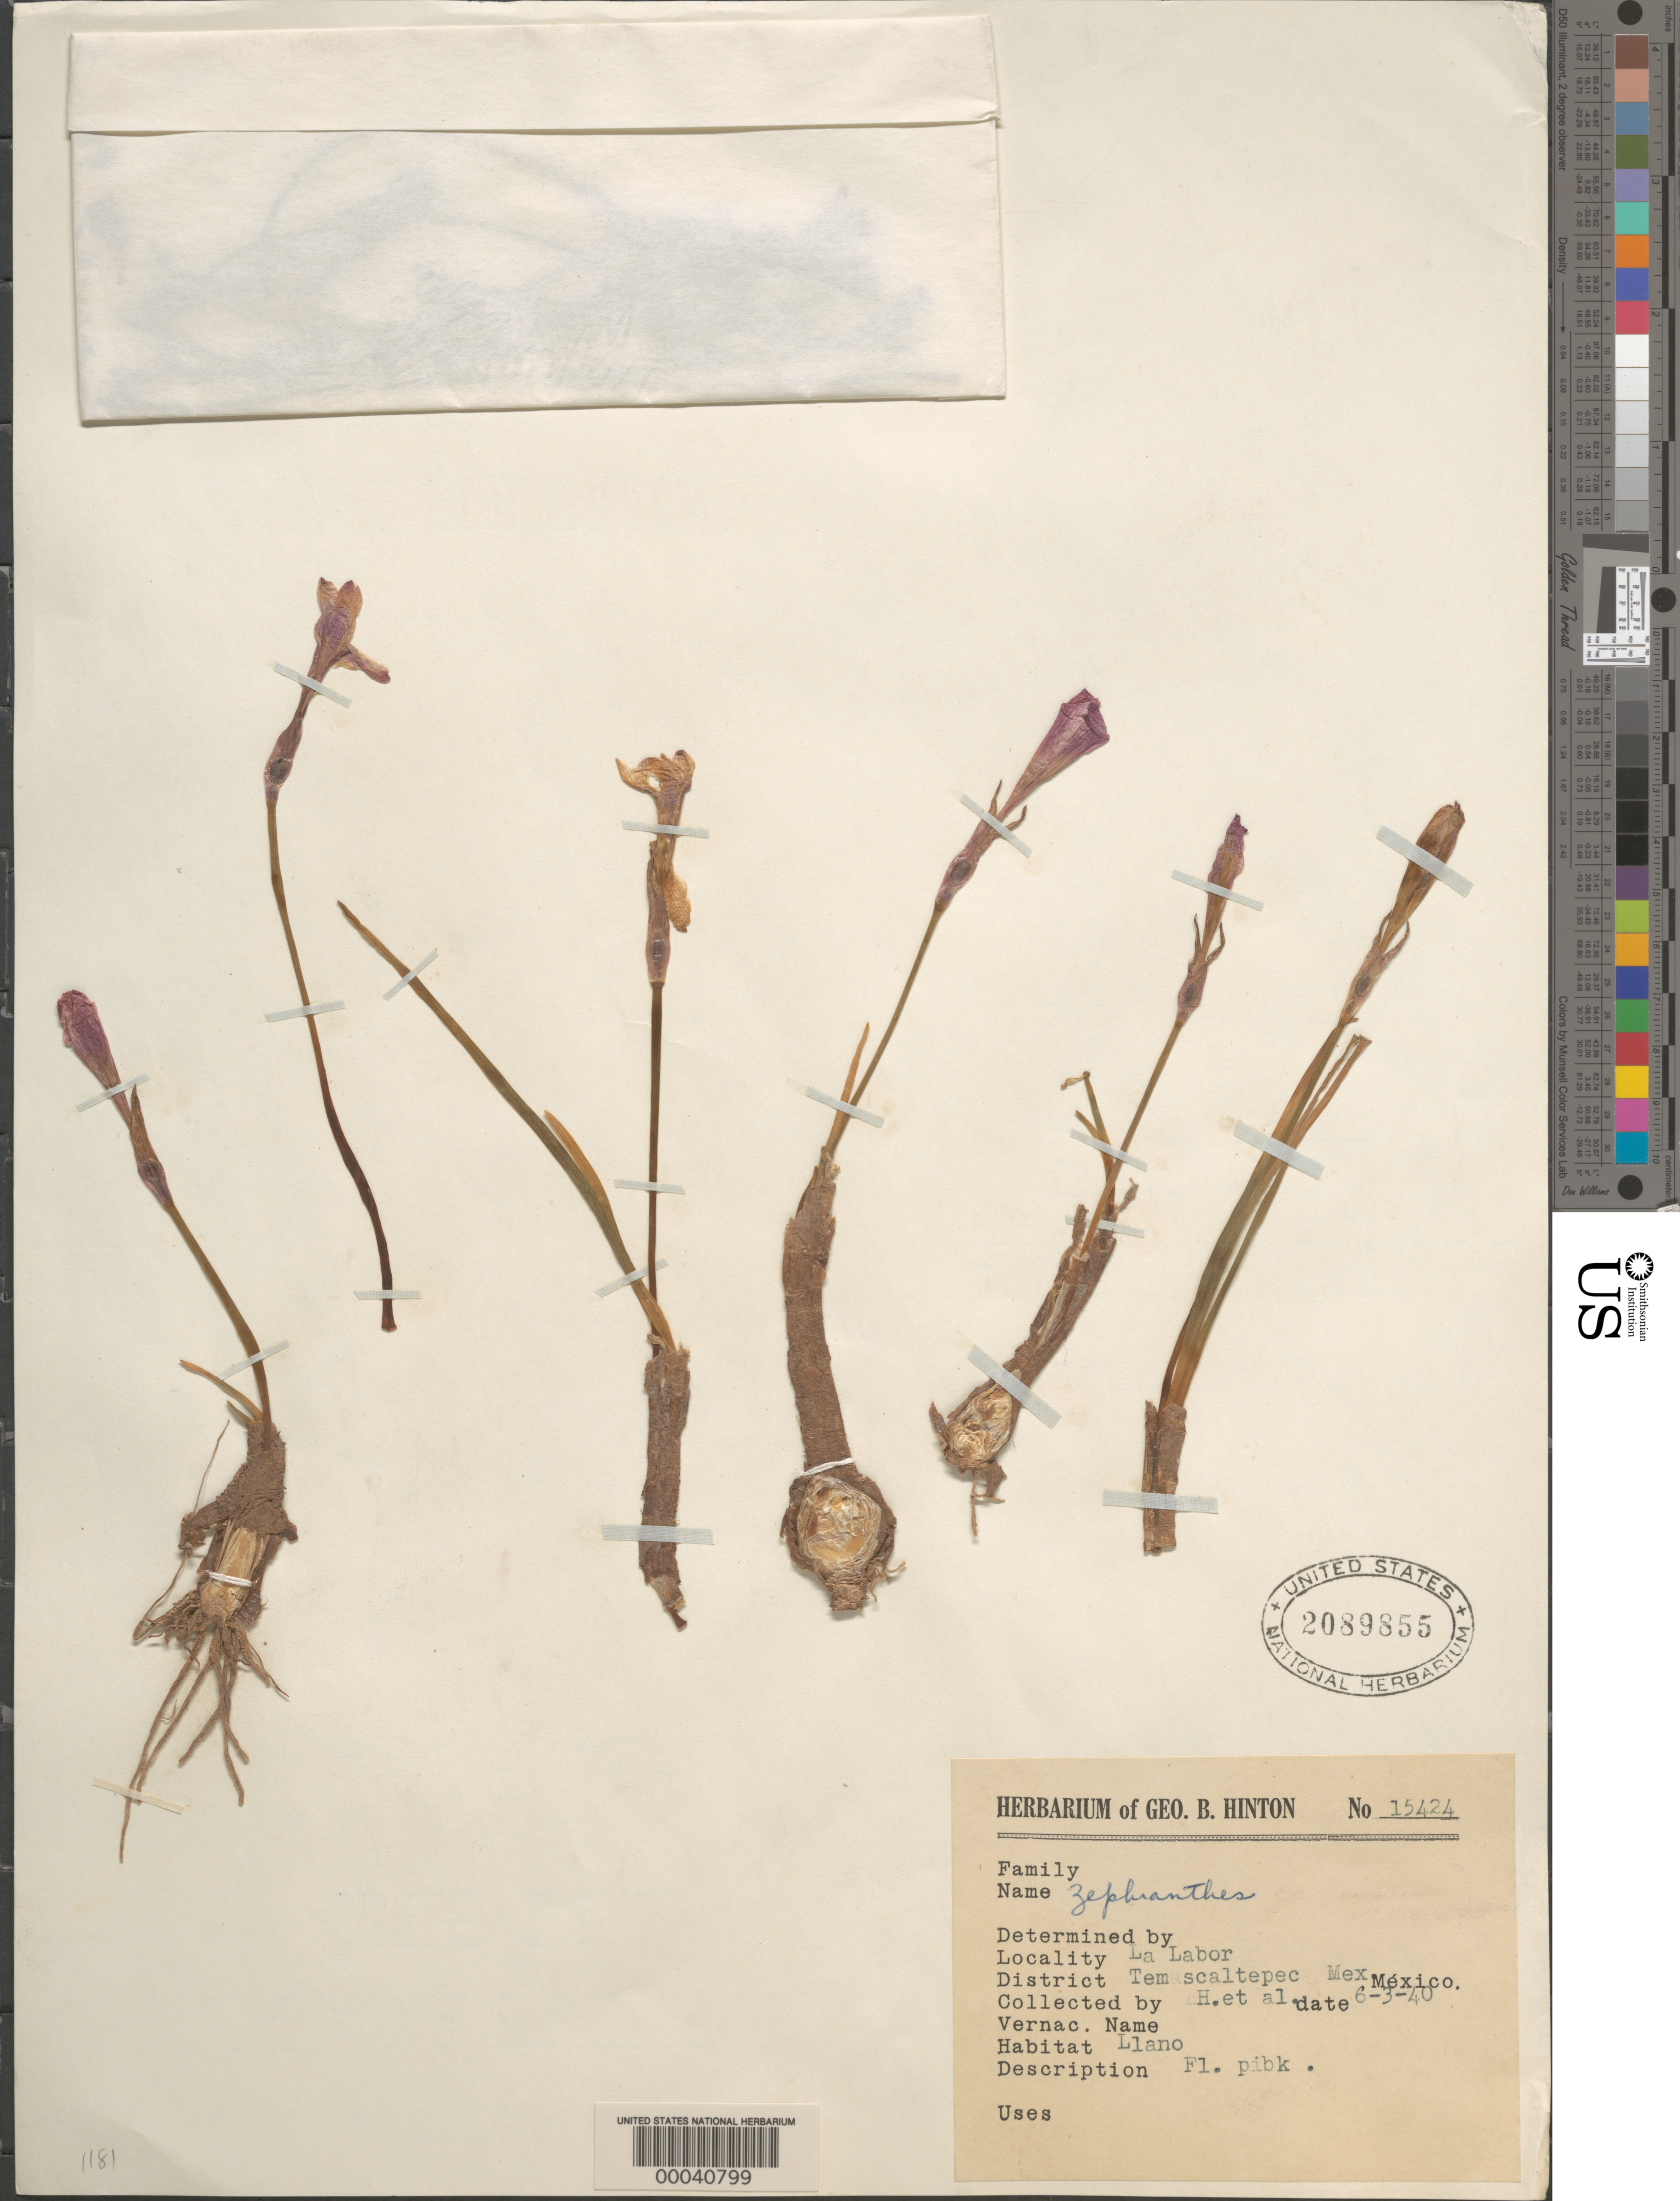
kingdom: Plantae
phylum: Tracheophyta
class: Liliopsida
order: Asparagales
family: Amaryllidaceae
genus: Zephyranthes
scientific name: Zephyranthes sp.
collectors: G. B. Hinton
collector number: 15424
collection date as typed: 03 Jun 1940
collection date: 1940-06-03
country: Mexico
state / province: México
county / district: Temascaltepec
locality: La Labor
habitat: Llano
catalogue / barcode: US 2089855